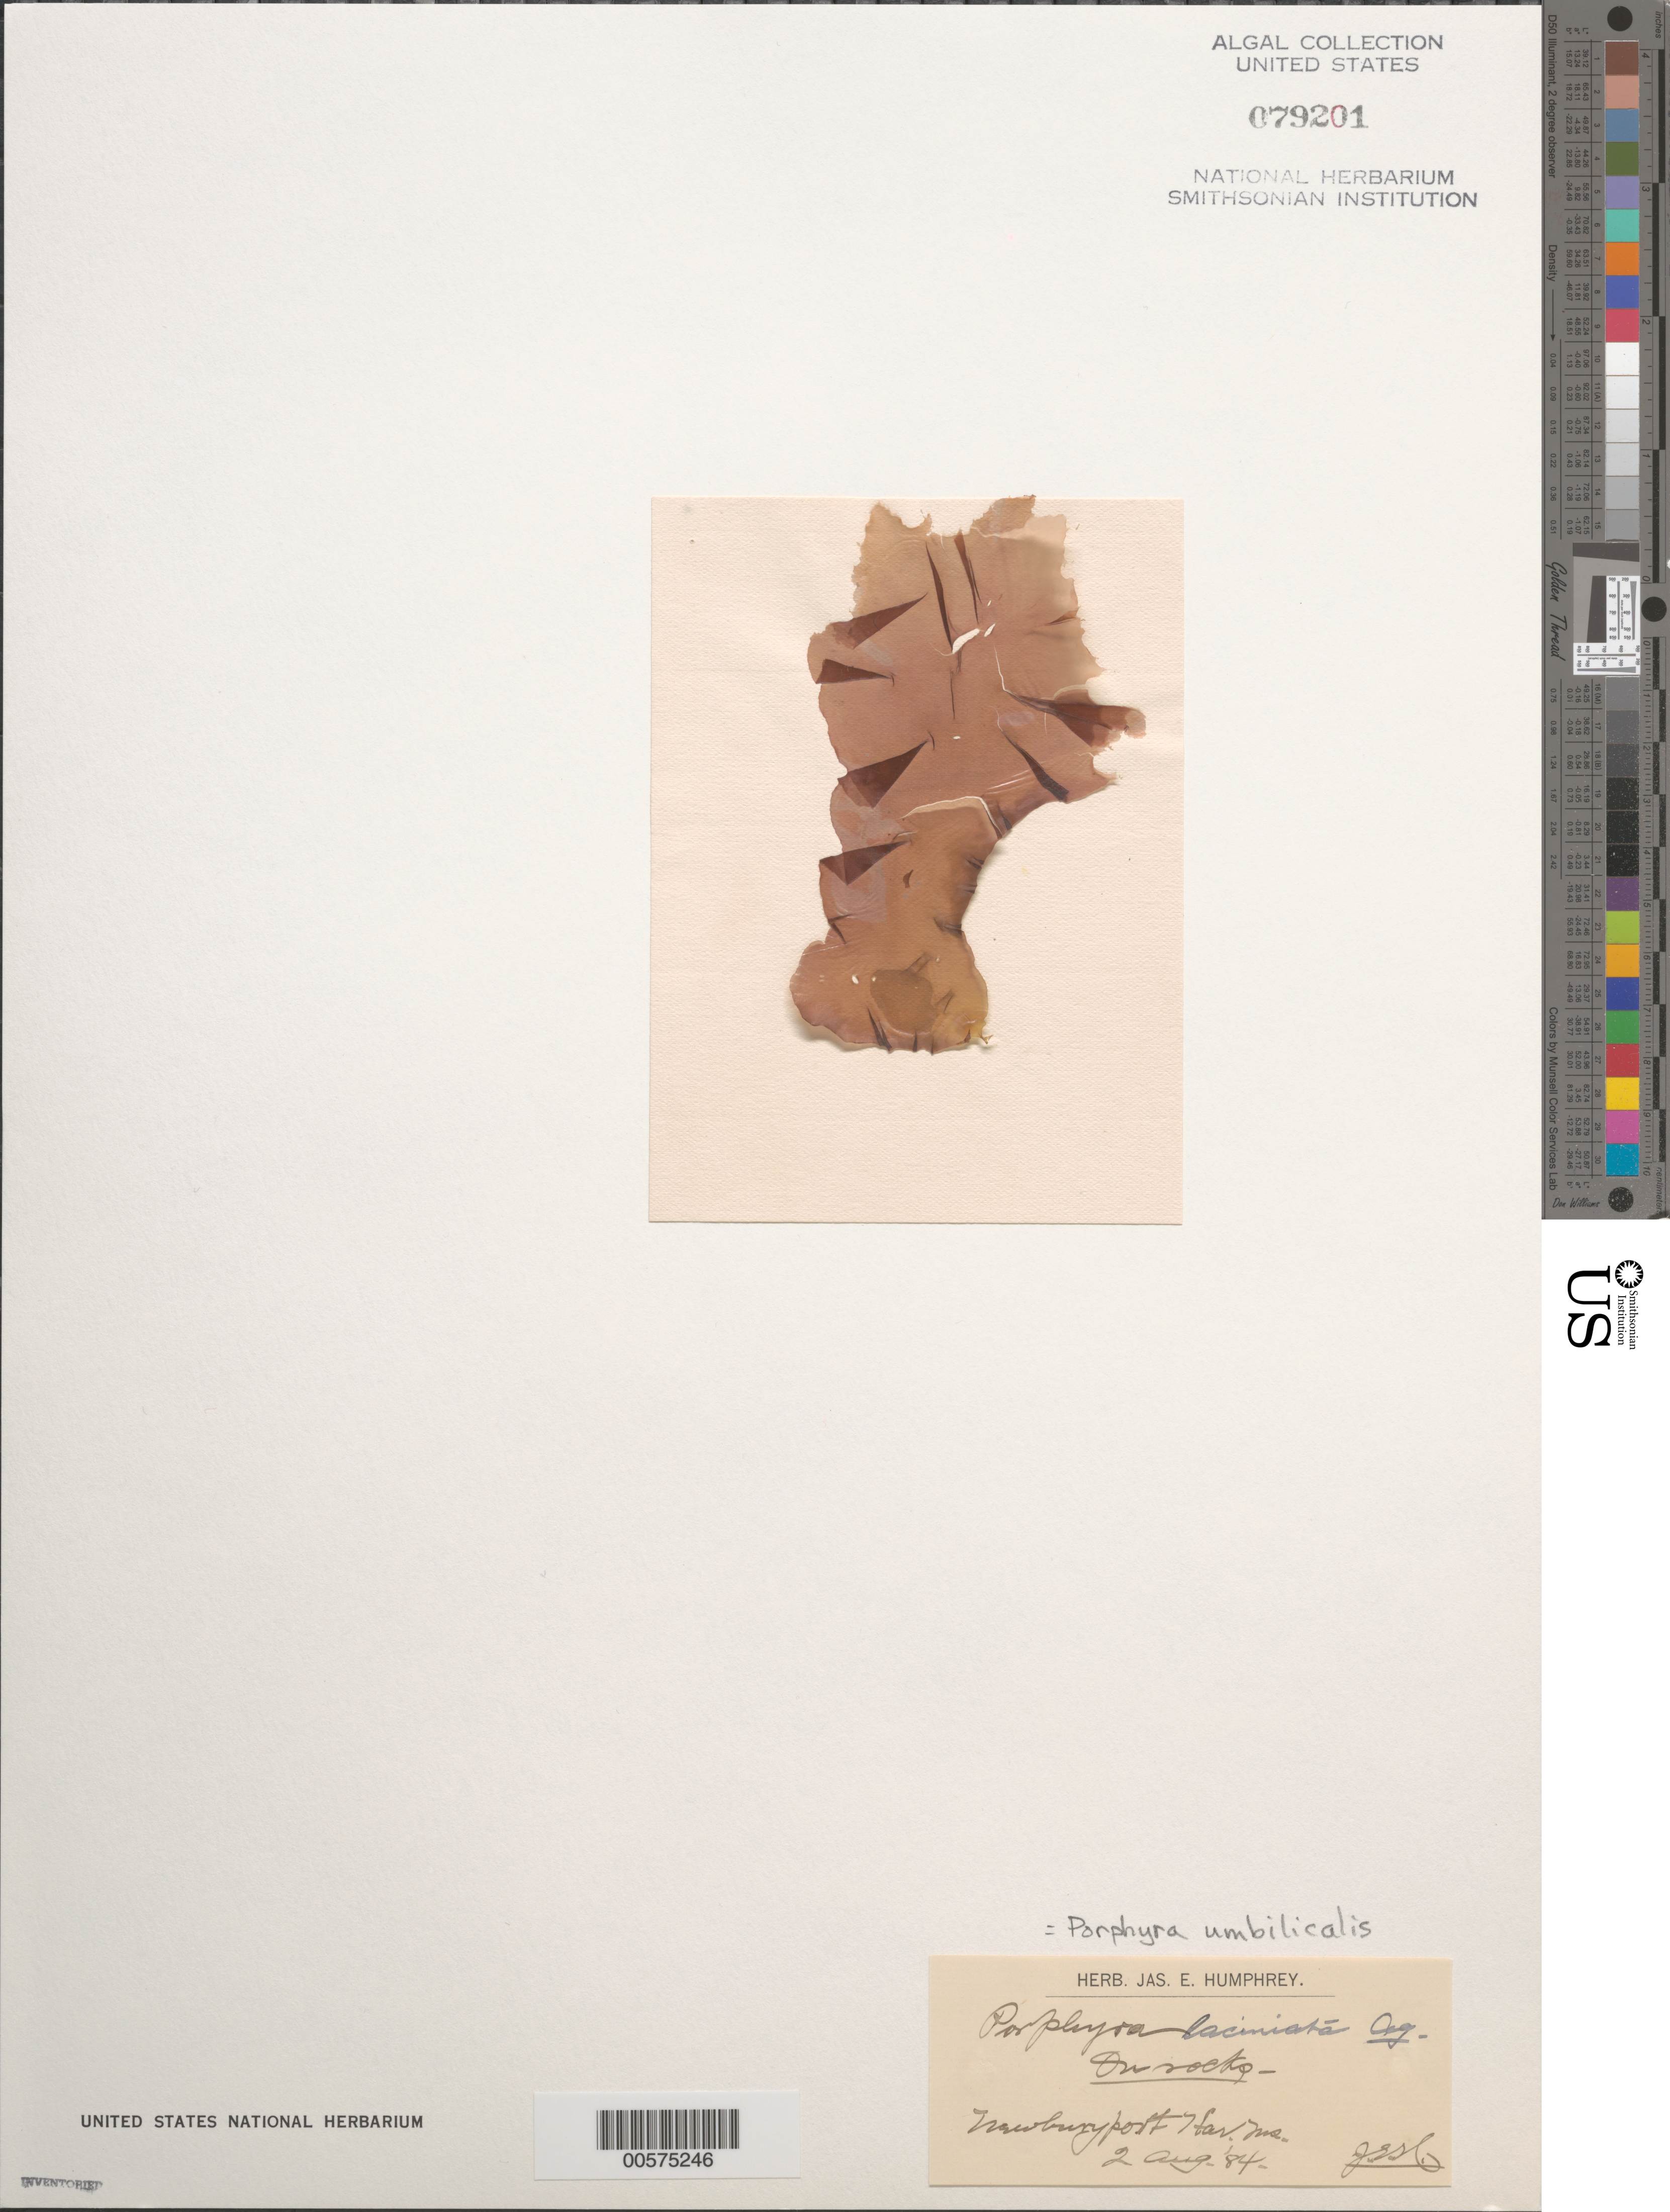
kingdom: Plantae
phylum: Rhodophyta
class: Bangiophyceae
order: Bangiales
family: Bangiaceae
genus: Porphyra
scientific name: Porphyra umbilicalis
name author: Kütz.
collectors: J. Humphrey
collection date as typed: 02 Aug 1884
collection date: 1884-08-02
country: United States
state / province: Massachusetts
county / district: Essex County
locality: Newburyport Harbor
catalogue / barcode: US 79201